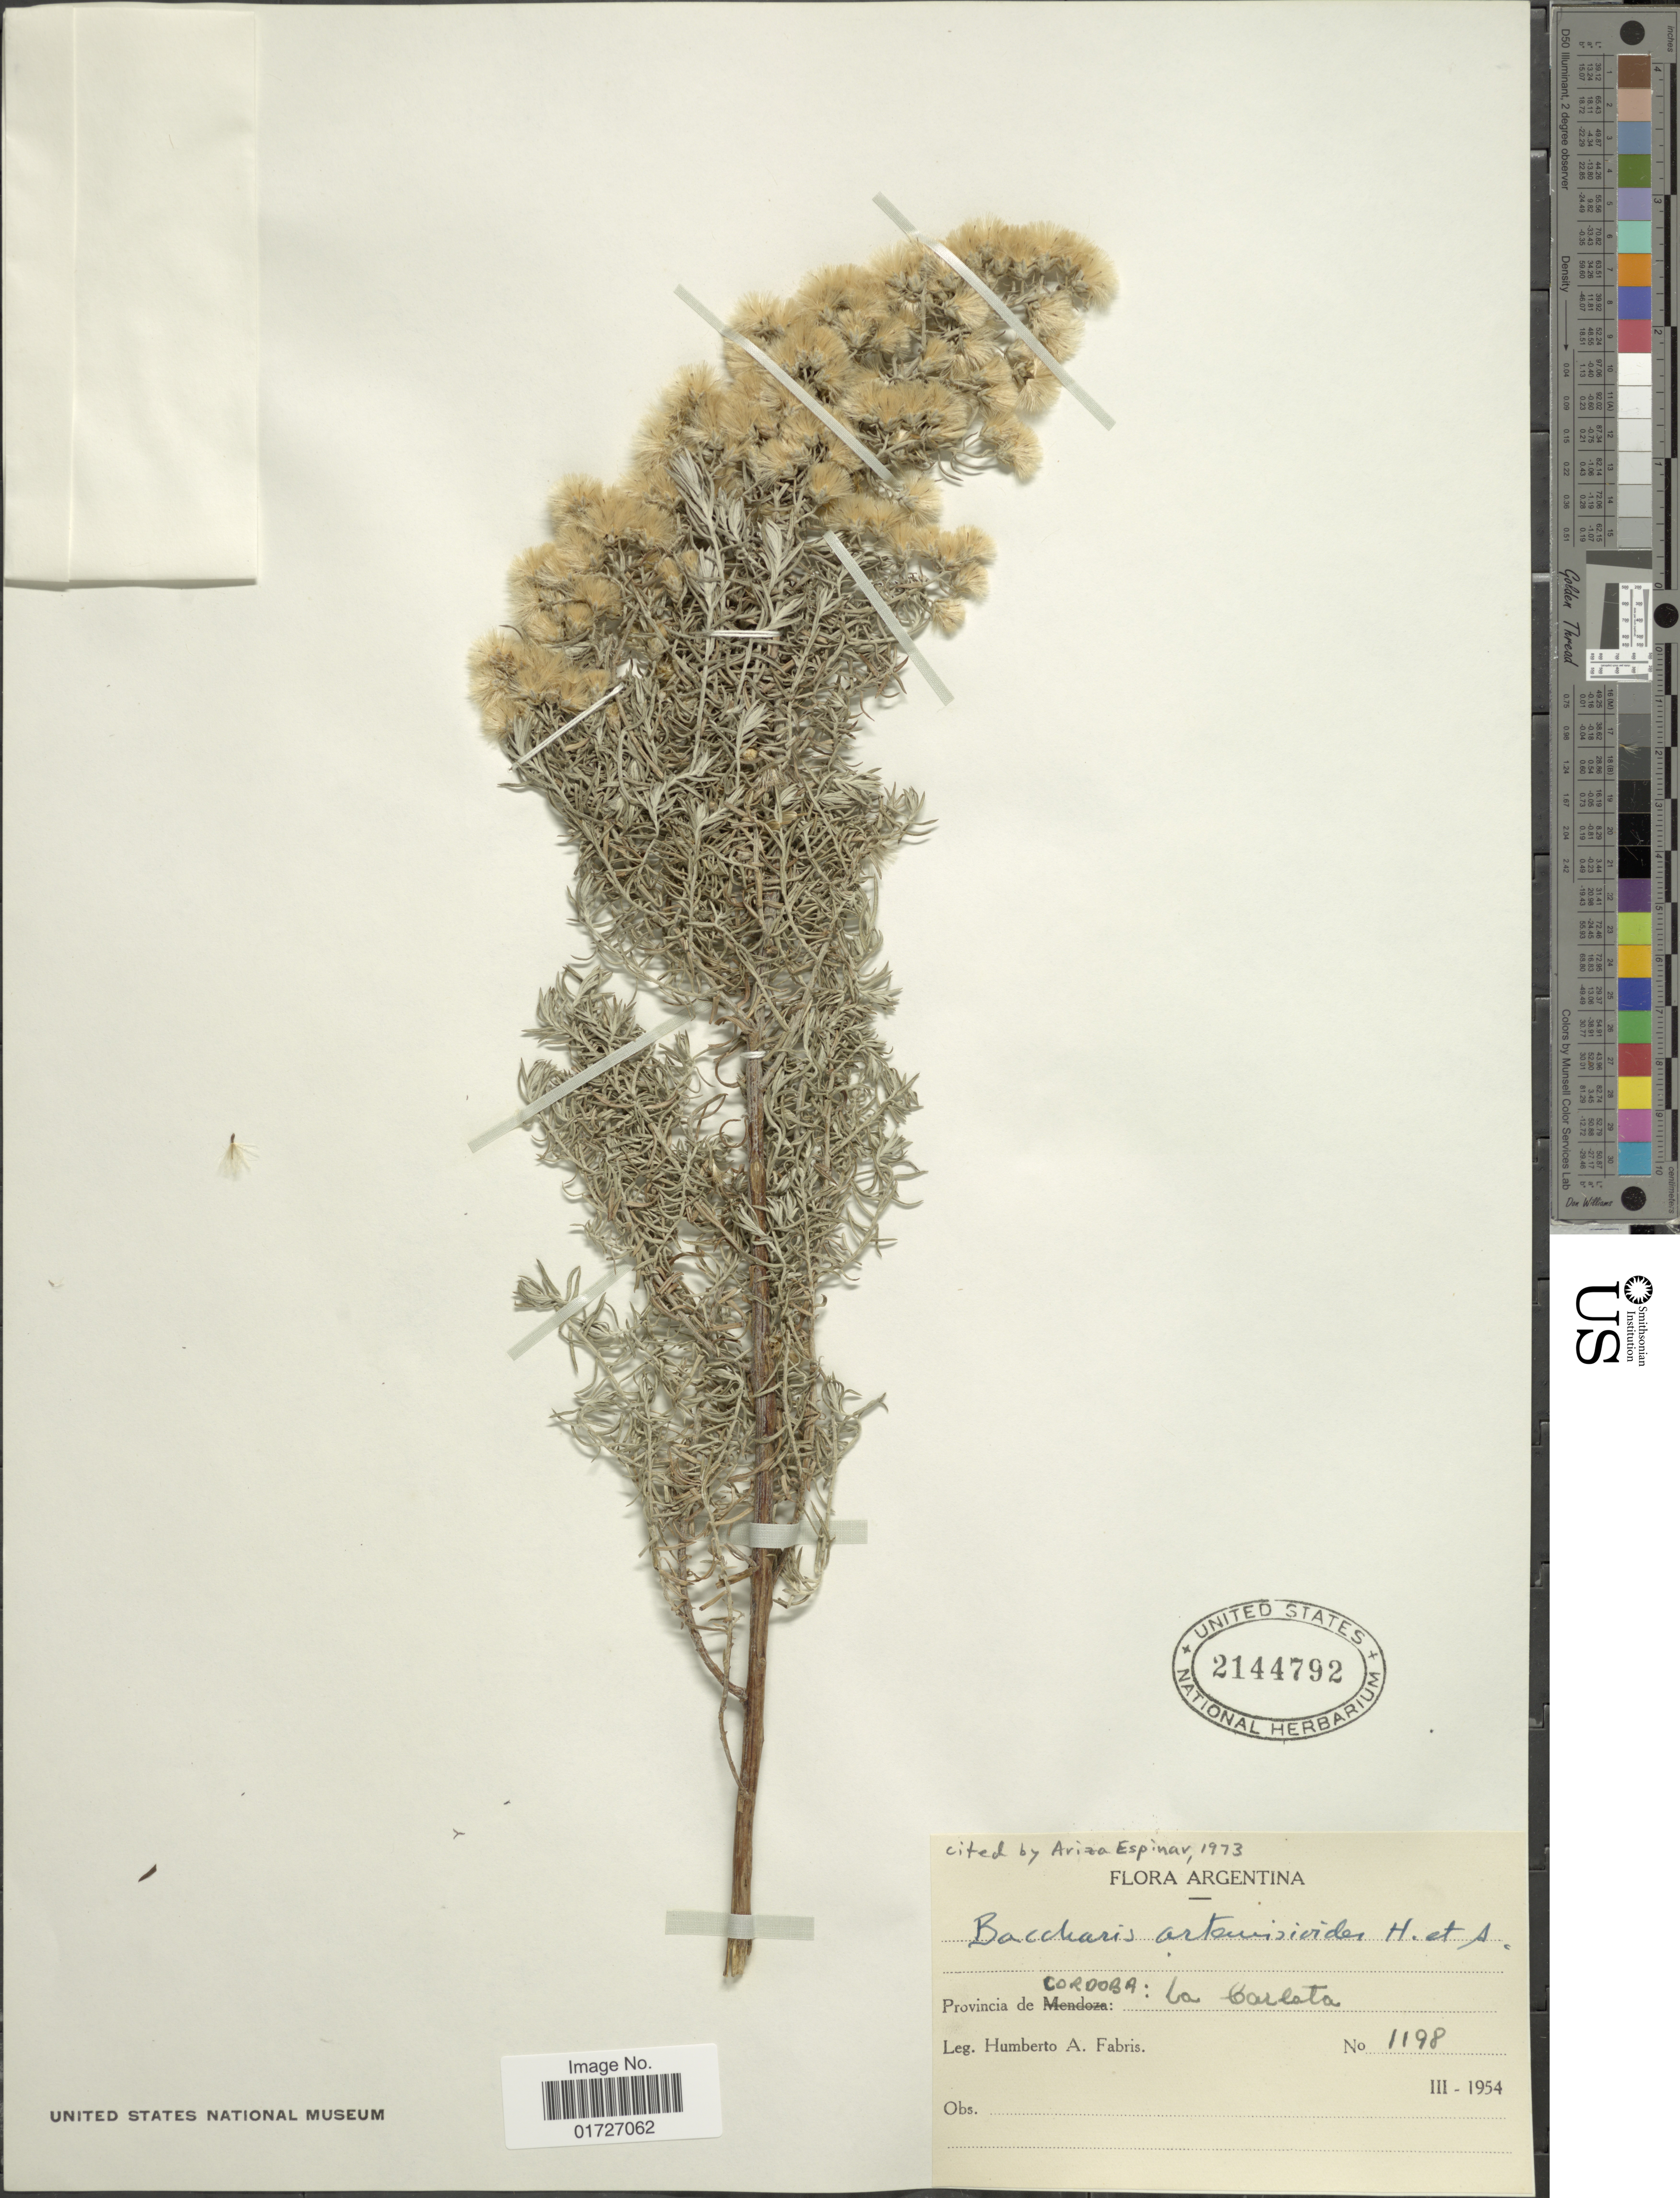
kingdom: Plantae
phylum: Tracheophyta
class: Magnoliopsida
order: Asterales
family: Asteraceae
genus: Baccharis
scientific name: Baccharis artemisioides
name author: Hook. & Arn.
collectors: H. A. Fabris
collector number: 1198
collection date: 1954-03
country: Argentina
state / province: Cordoba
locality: La Carlata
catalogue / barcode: US 2144792